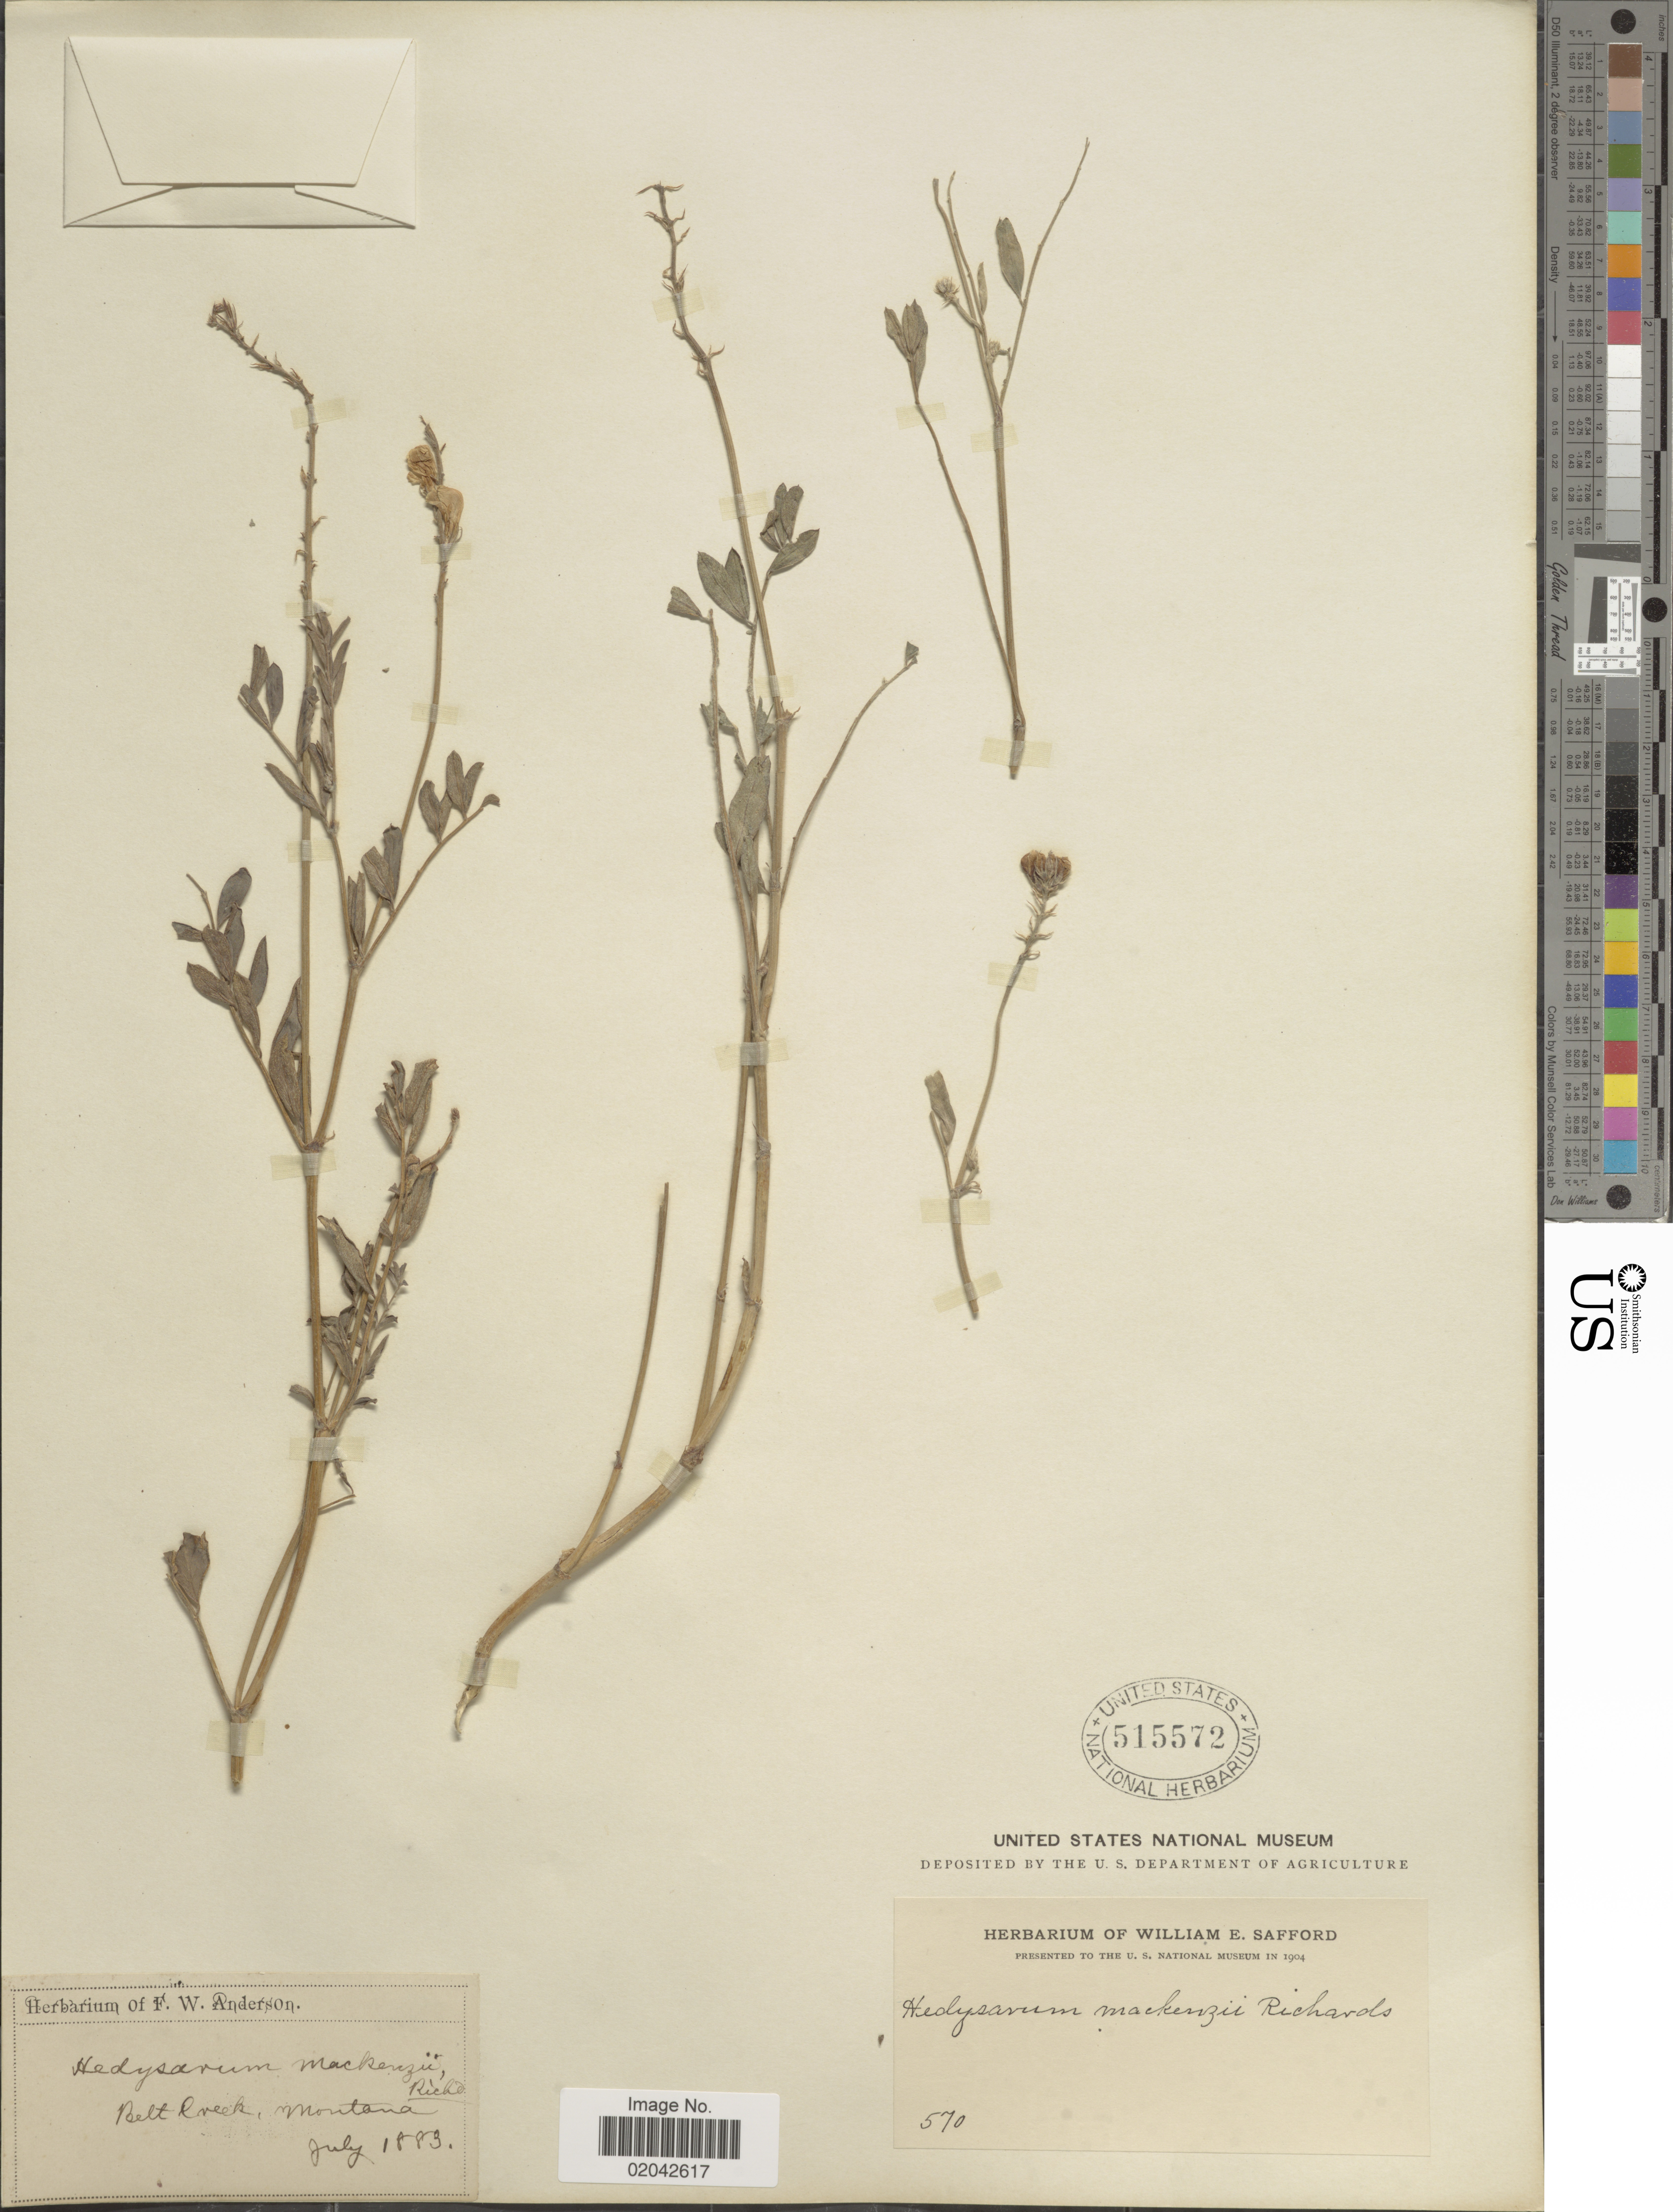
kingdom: Plantae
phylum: Tracheophyta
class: Magnoliopsida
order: Fabales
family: Fabaceae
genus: Hedysarum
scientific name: Hedysarum mackenziei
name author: Richardson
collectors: ex herb. F.W. Anderson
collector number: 570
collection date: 1883-07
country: United States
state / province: Montana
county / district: Cascade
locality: Belt Creek.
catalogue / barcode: US 515572